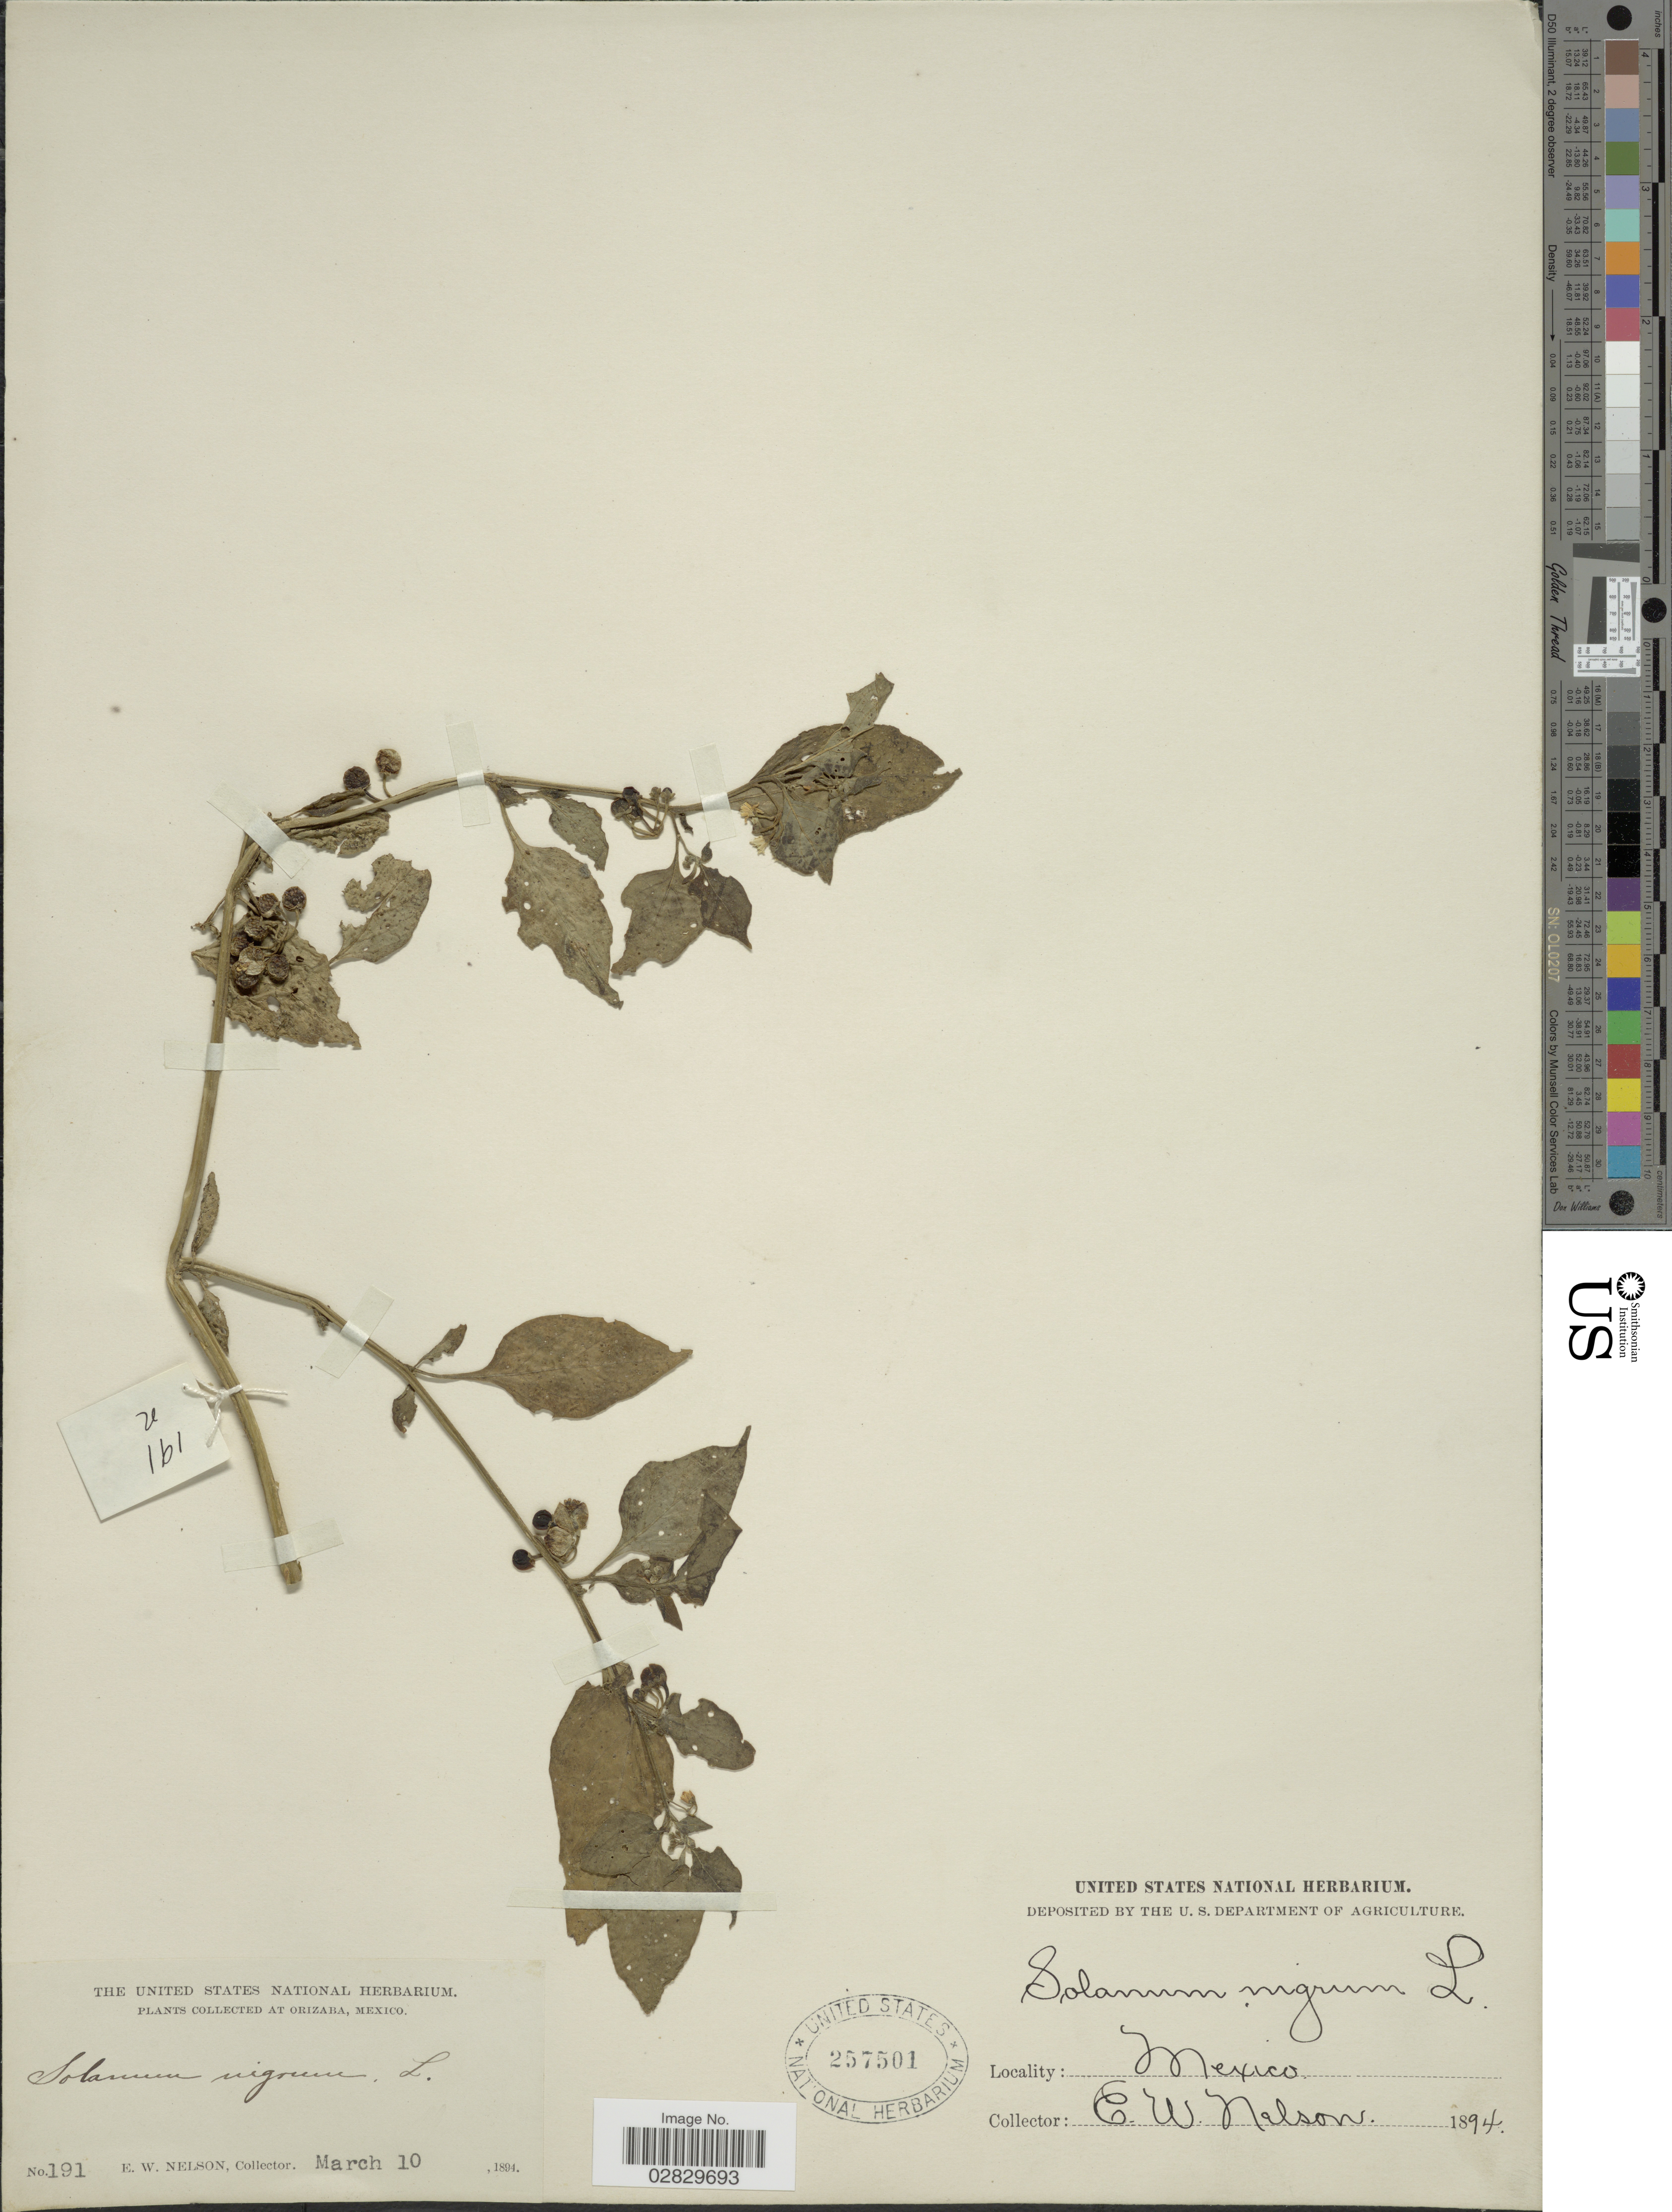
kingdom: Plantae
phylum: Tracheophyta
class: Magnoliopsida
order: Solanales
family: Solanaceae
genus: Solanum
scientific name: Solanum americanum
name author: Mill.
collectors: E. W. Nelson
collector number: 191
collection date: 1894-03-10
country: Mexico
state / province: Veracruz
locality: Orizaba.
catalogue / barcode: US 257501